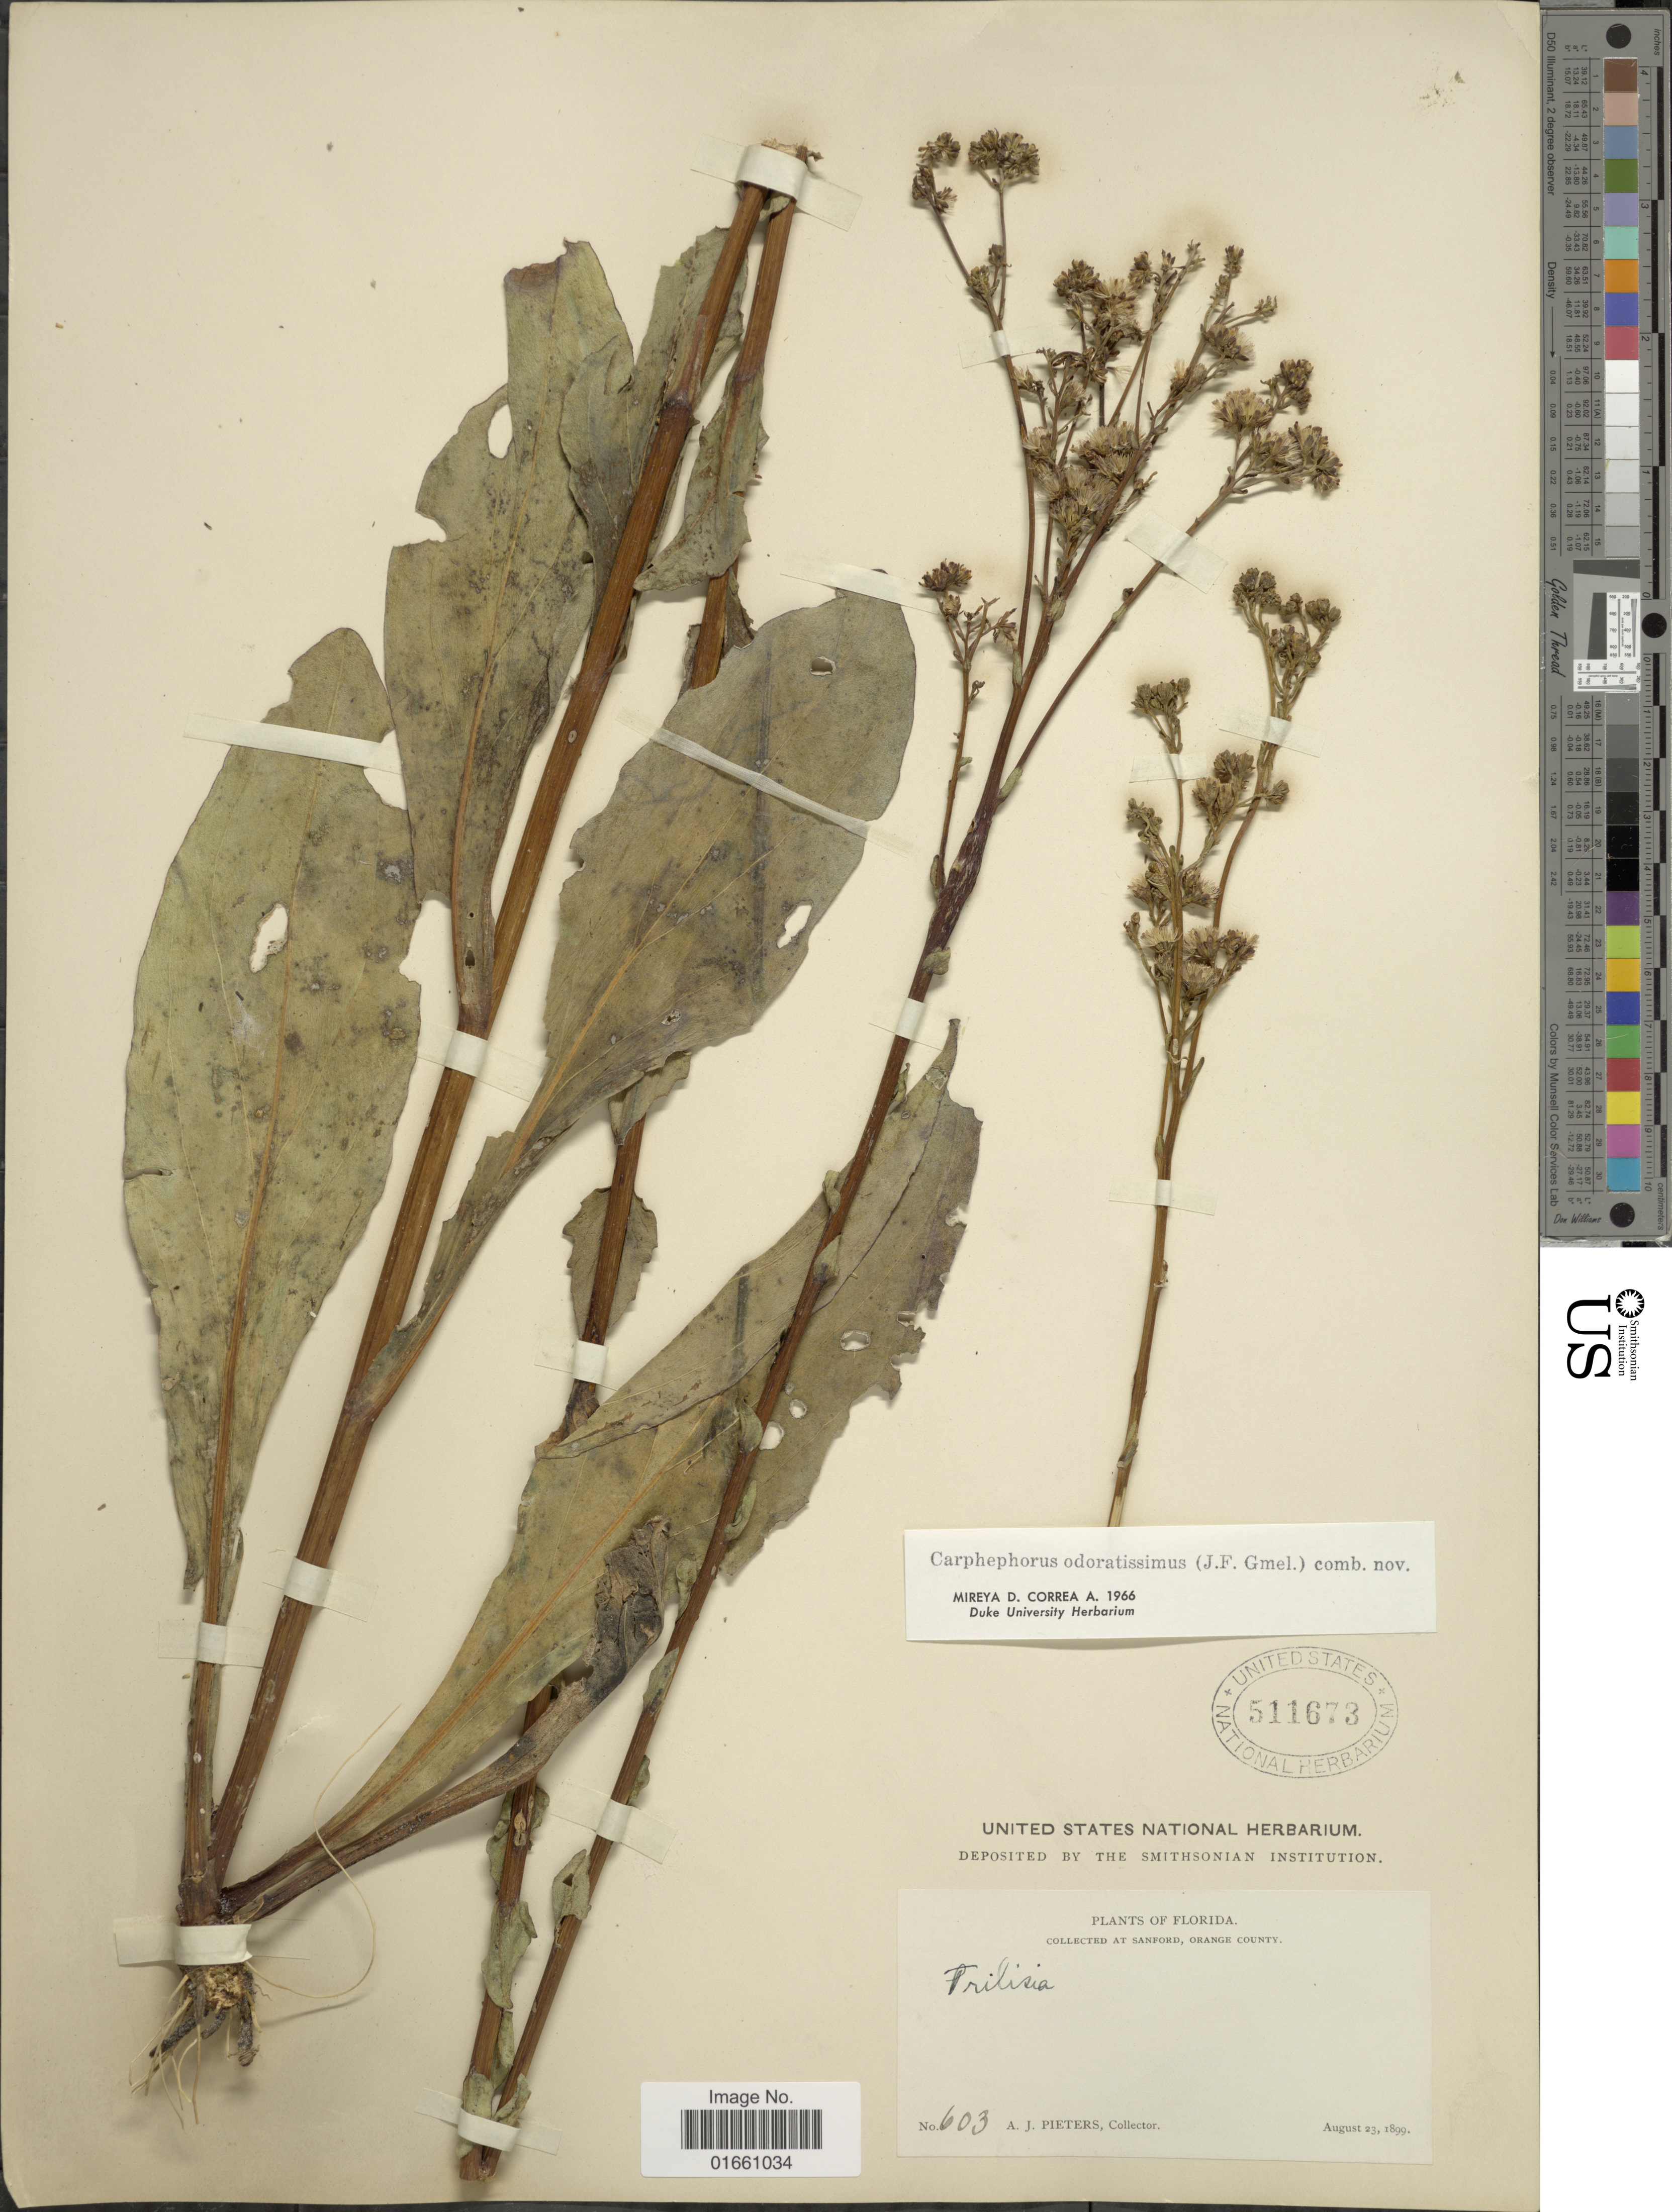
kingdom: Plantae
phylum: Tracheophyta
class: Magnoliopsida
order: Asterales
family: Asteraceae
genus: Trilisa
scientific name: Trilisa odoratissima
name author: (J.F. Gmel.) Cass.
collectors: A. Pieters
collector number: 603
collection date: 1899-08-23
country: United States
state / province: Florida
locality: At Sanford, Orange County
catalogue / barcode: US 511673